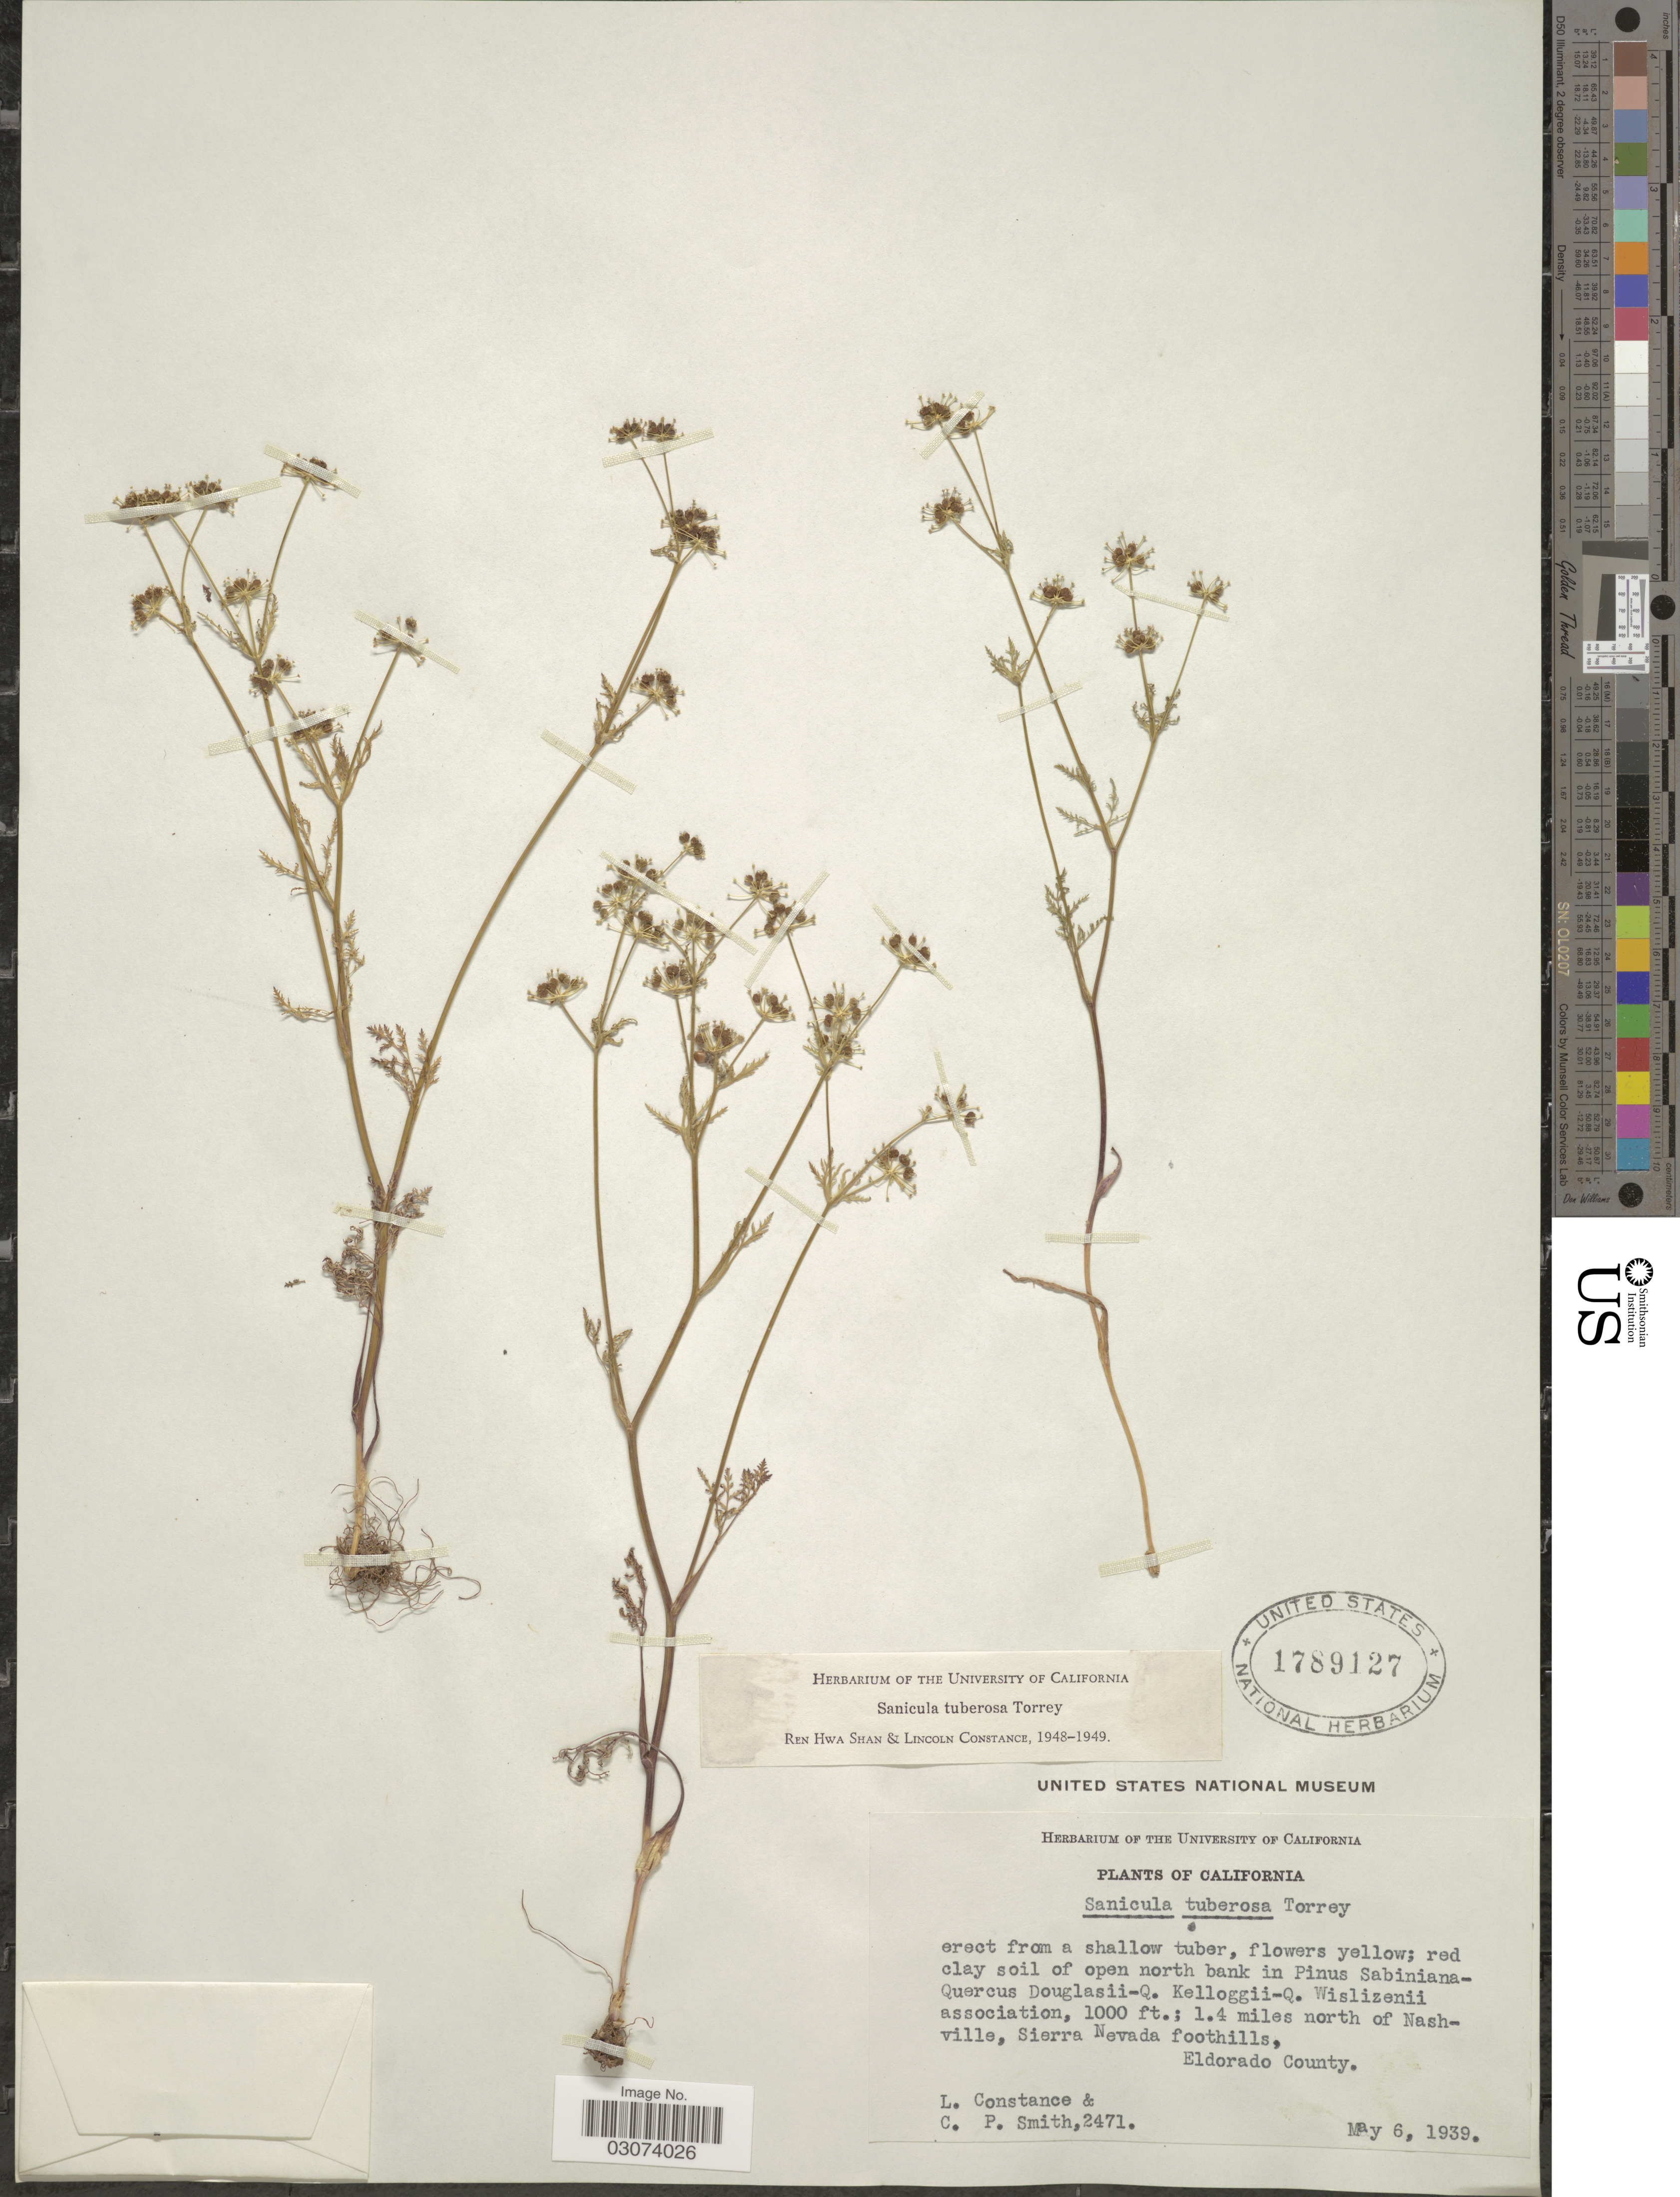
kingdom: Plantae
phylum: Tracheophyta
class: Magnoliopsida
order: Apiales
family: Apiaceae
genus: Sanicula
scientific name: Sanicula tuberosa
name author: Torr.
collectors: L. Constance & C. P. Smith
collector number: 2471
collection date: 1939-05-06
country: United States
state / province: California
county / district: El Dorado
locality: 1.4 miles north of Nashville, Sierra Nevada foothills, Eldorado County.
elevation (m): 305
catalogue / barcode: US 1789127